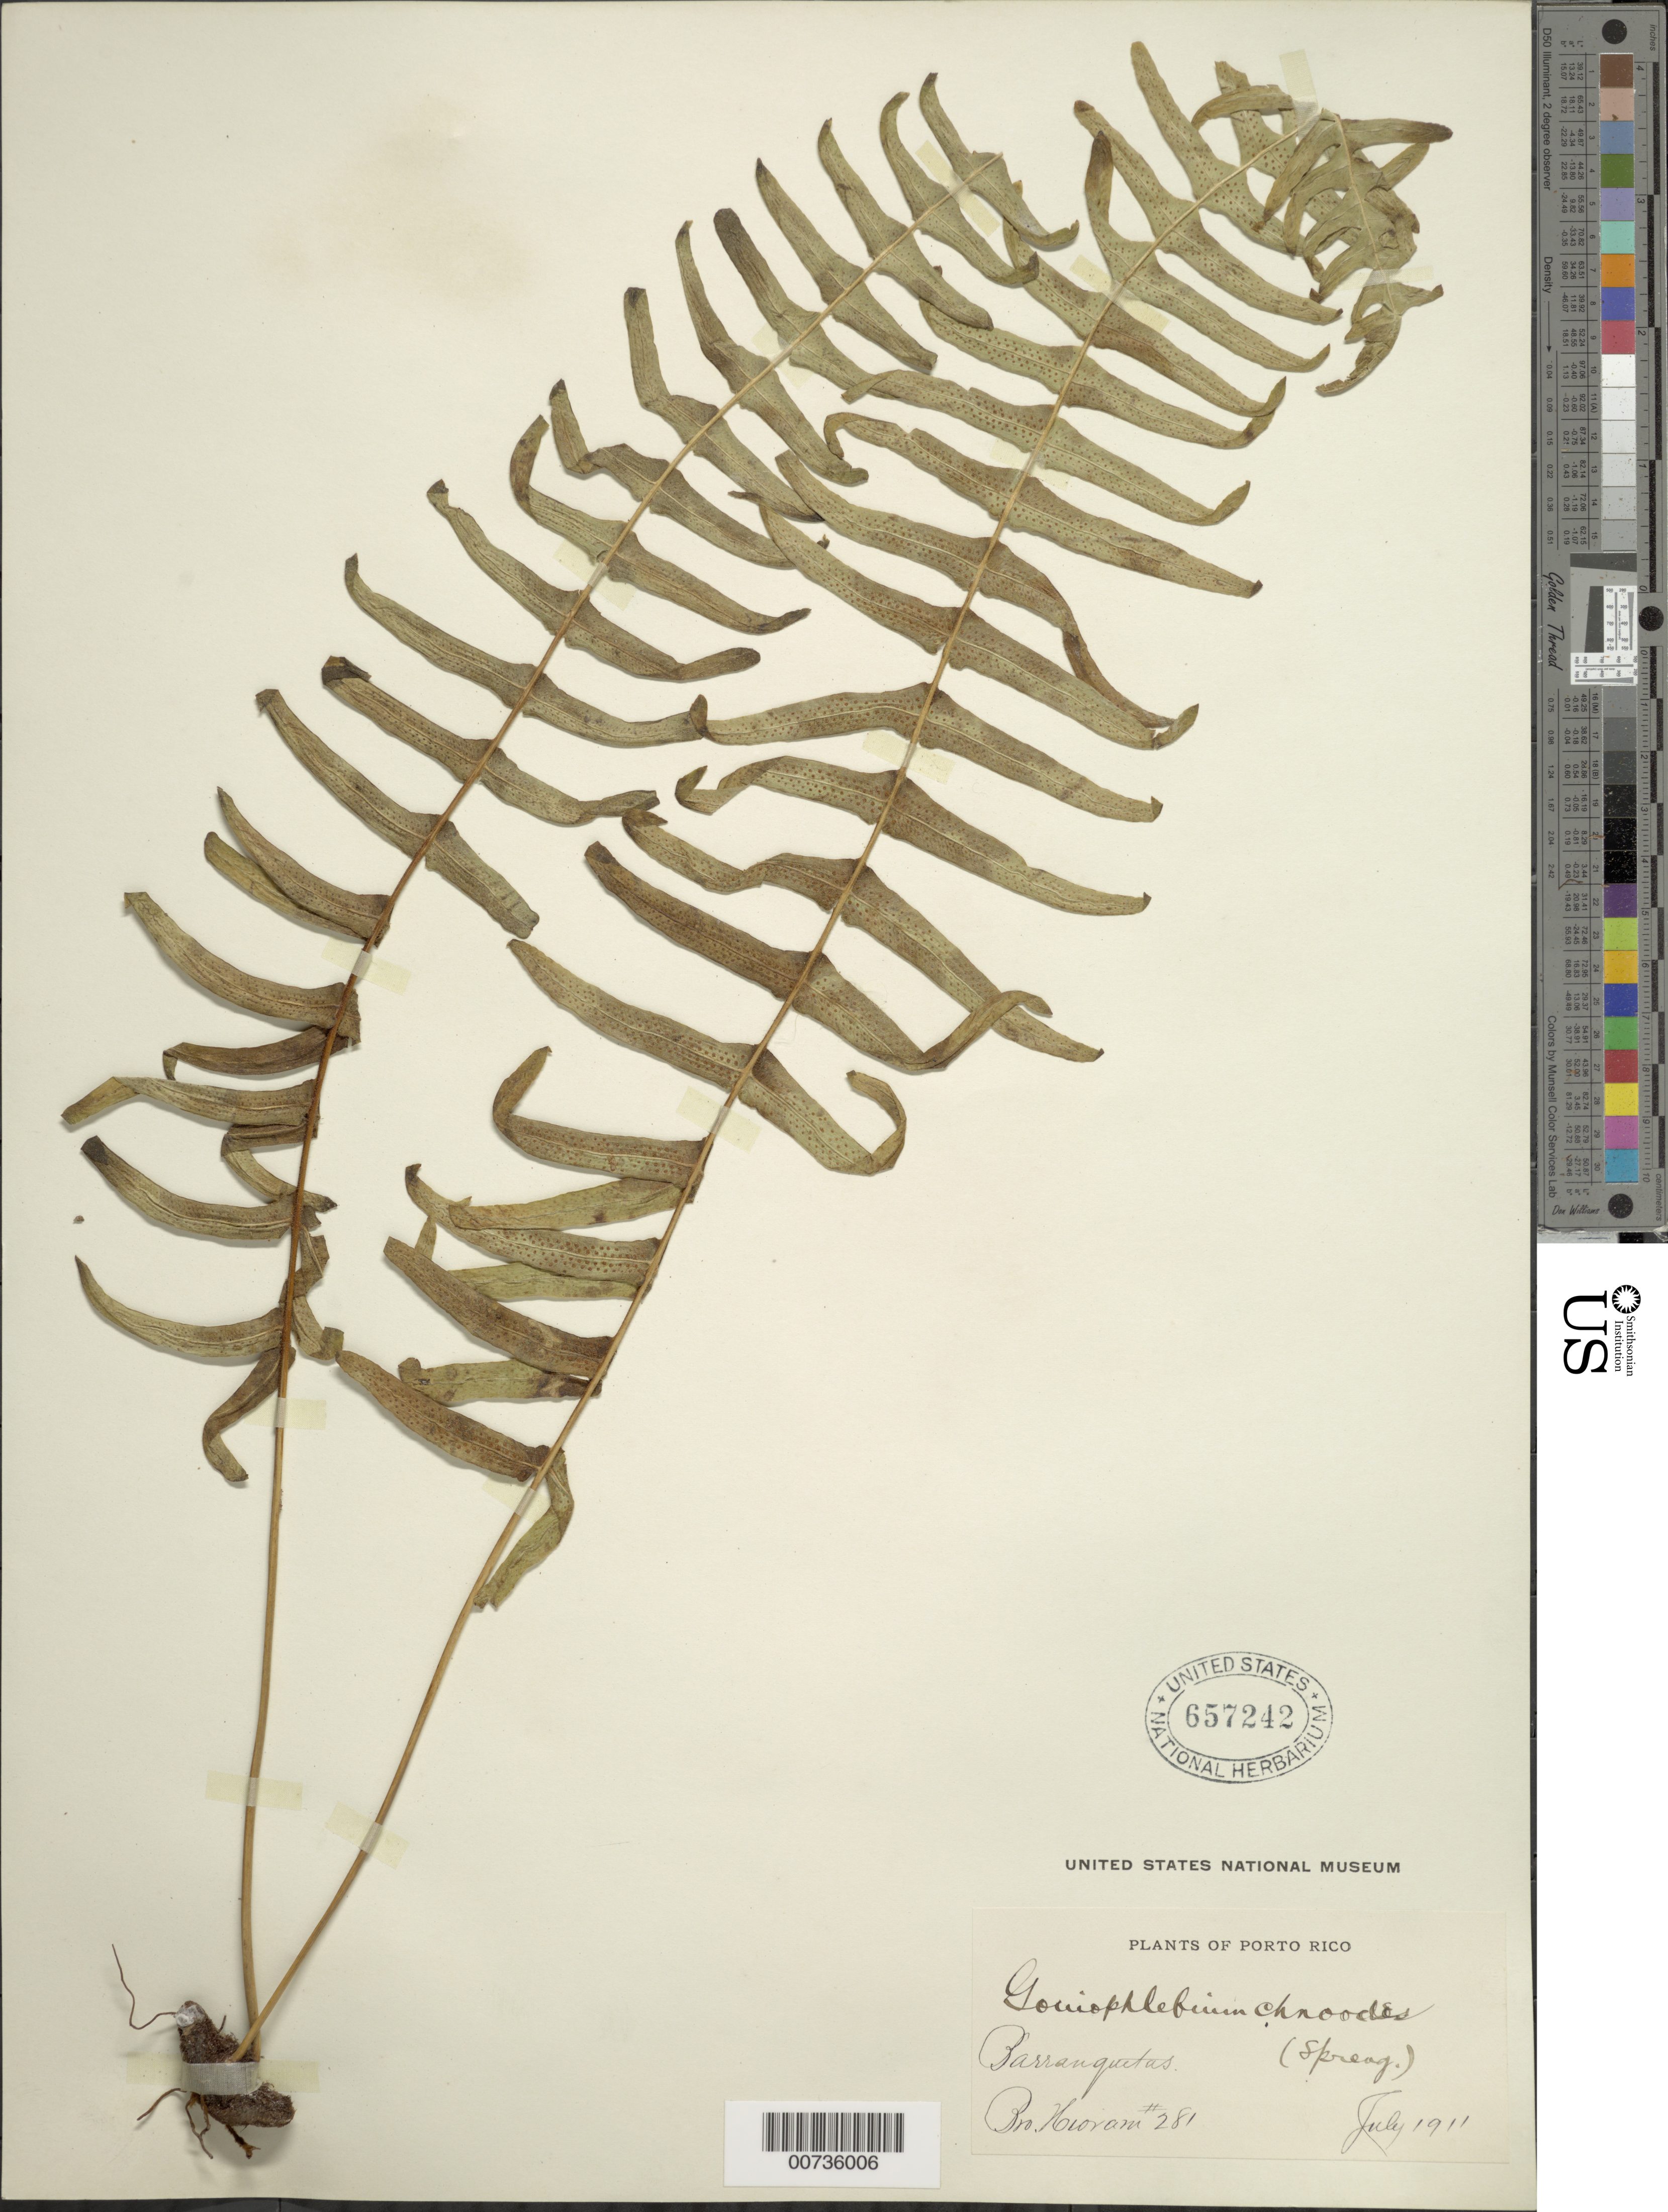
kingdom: Plantae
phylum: Tracheophyta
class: Polypodiopsida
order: Polypodiales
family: Polypodiaceae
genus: Serpocaulon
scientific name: Serpocaulon dissimile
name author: (L.) A.R. Sm.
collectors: Bro. Hioram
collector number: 281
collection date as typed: Jul 1911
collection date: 1911-07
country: Puerto Rico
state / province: Barranquitas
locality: Barranquitas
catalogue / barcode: US 657242